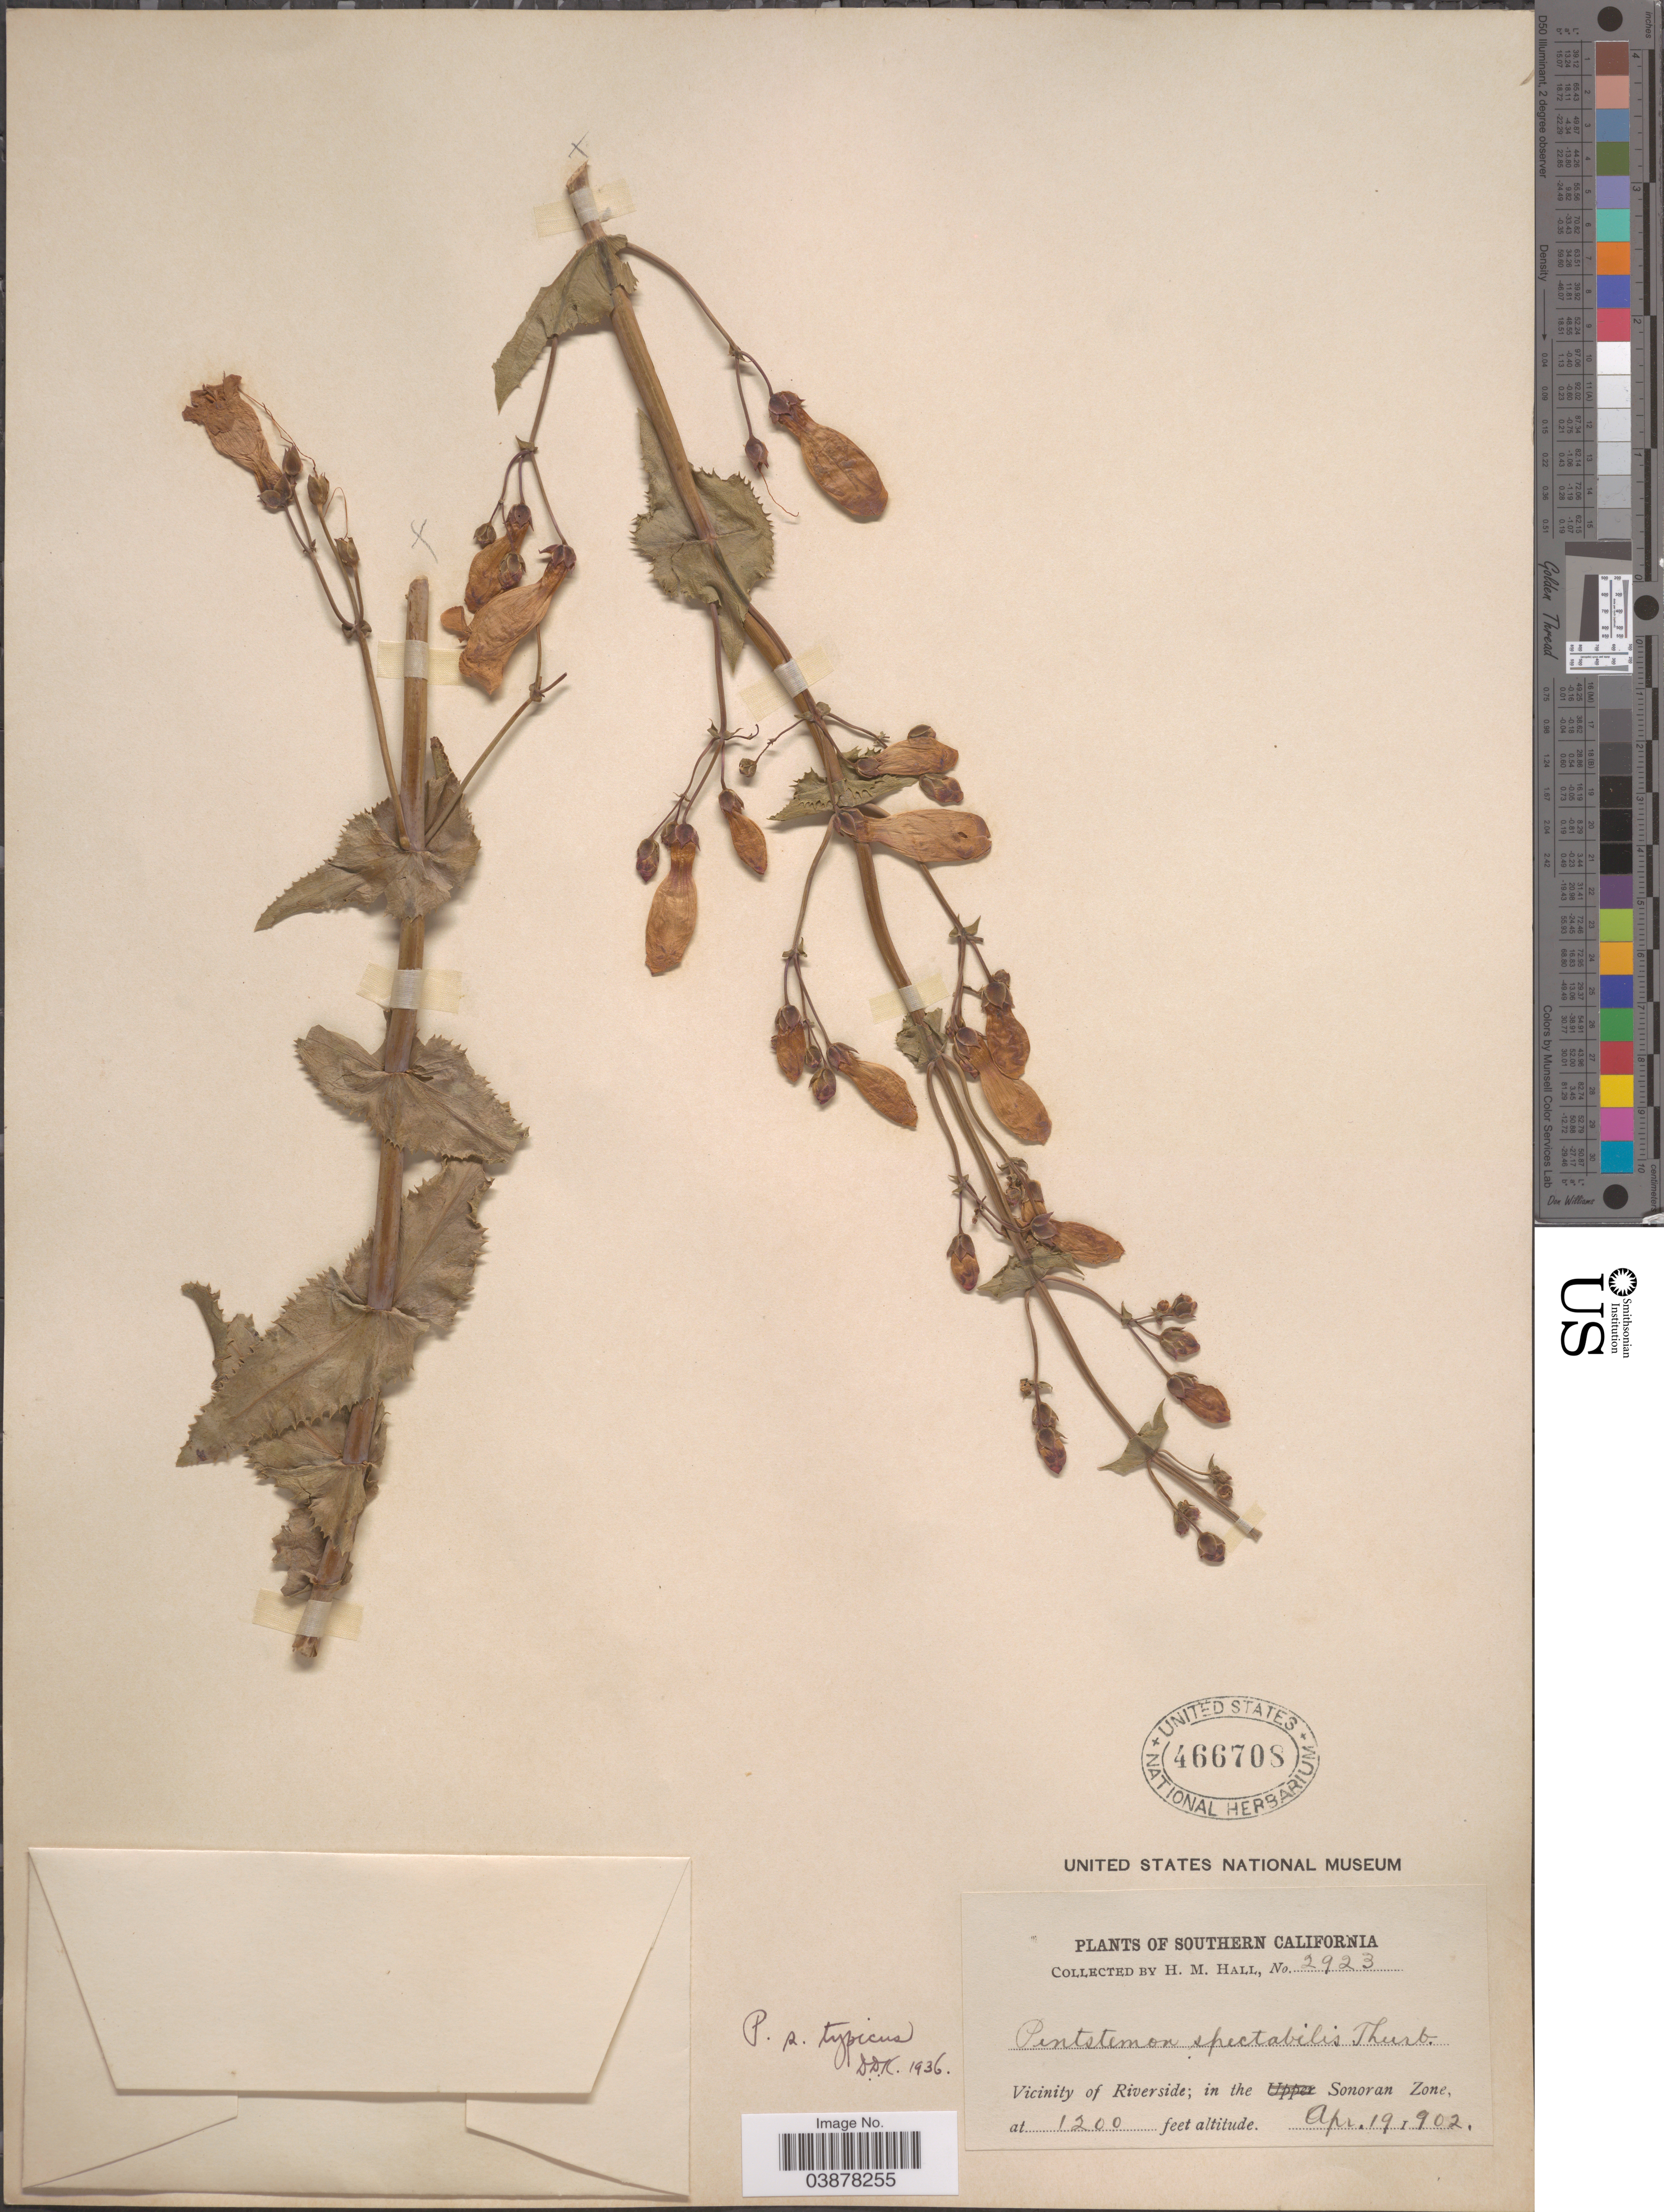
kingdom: Plantae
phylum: Tracheophyta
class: Magnoliopsida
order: Lamiales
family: Plantaginaceae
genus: Penstemon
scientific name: Penstemon spectabilis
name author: Thurb. ex Torr. & A. Gray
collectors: H. M. Hall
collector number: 2923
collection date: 1902-04-19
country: United States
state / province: California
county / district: Riverside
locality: Southern California. Vicinity of Riverside; in the Sonoran Zone.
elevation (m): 366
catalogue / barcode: US 466708